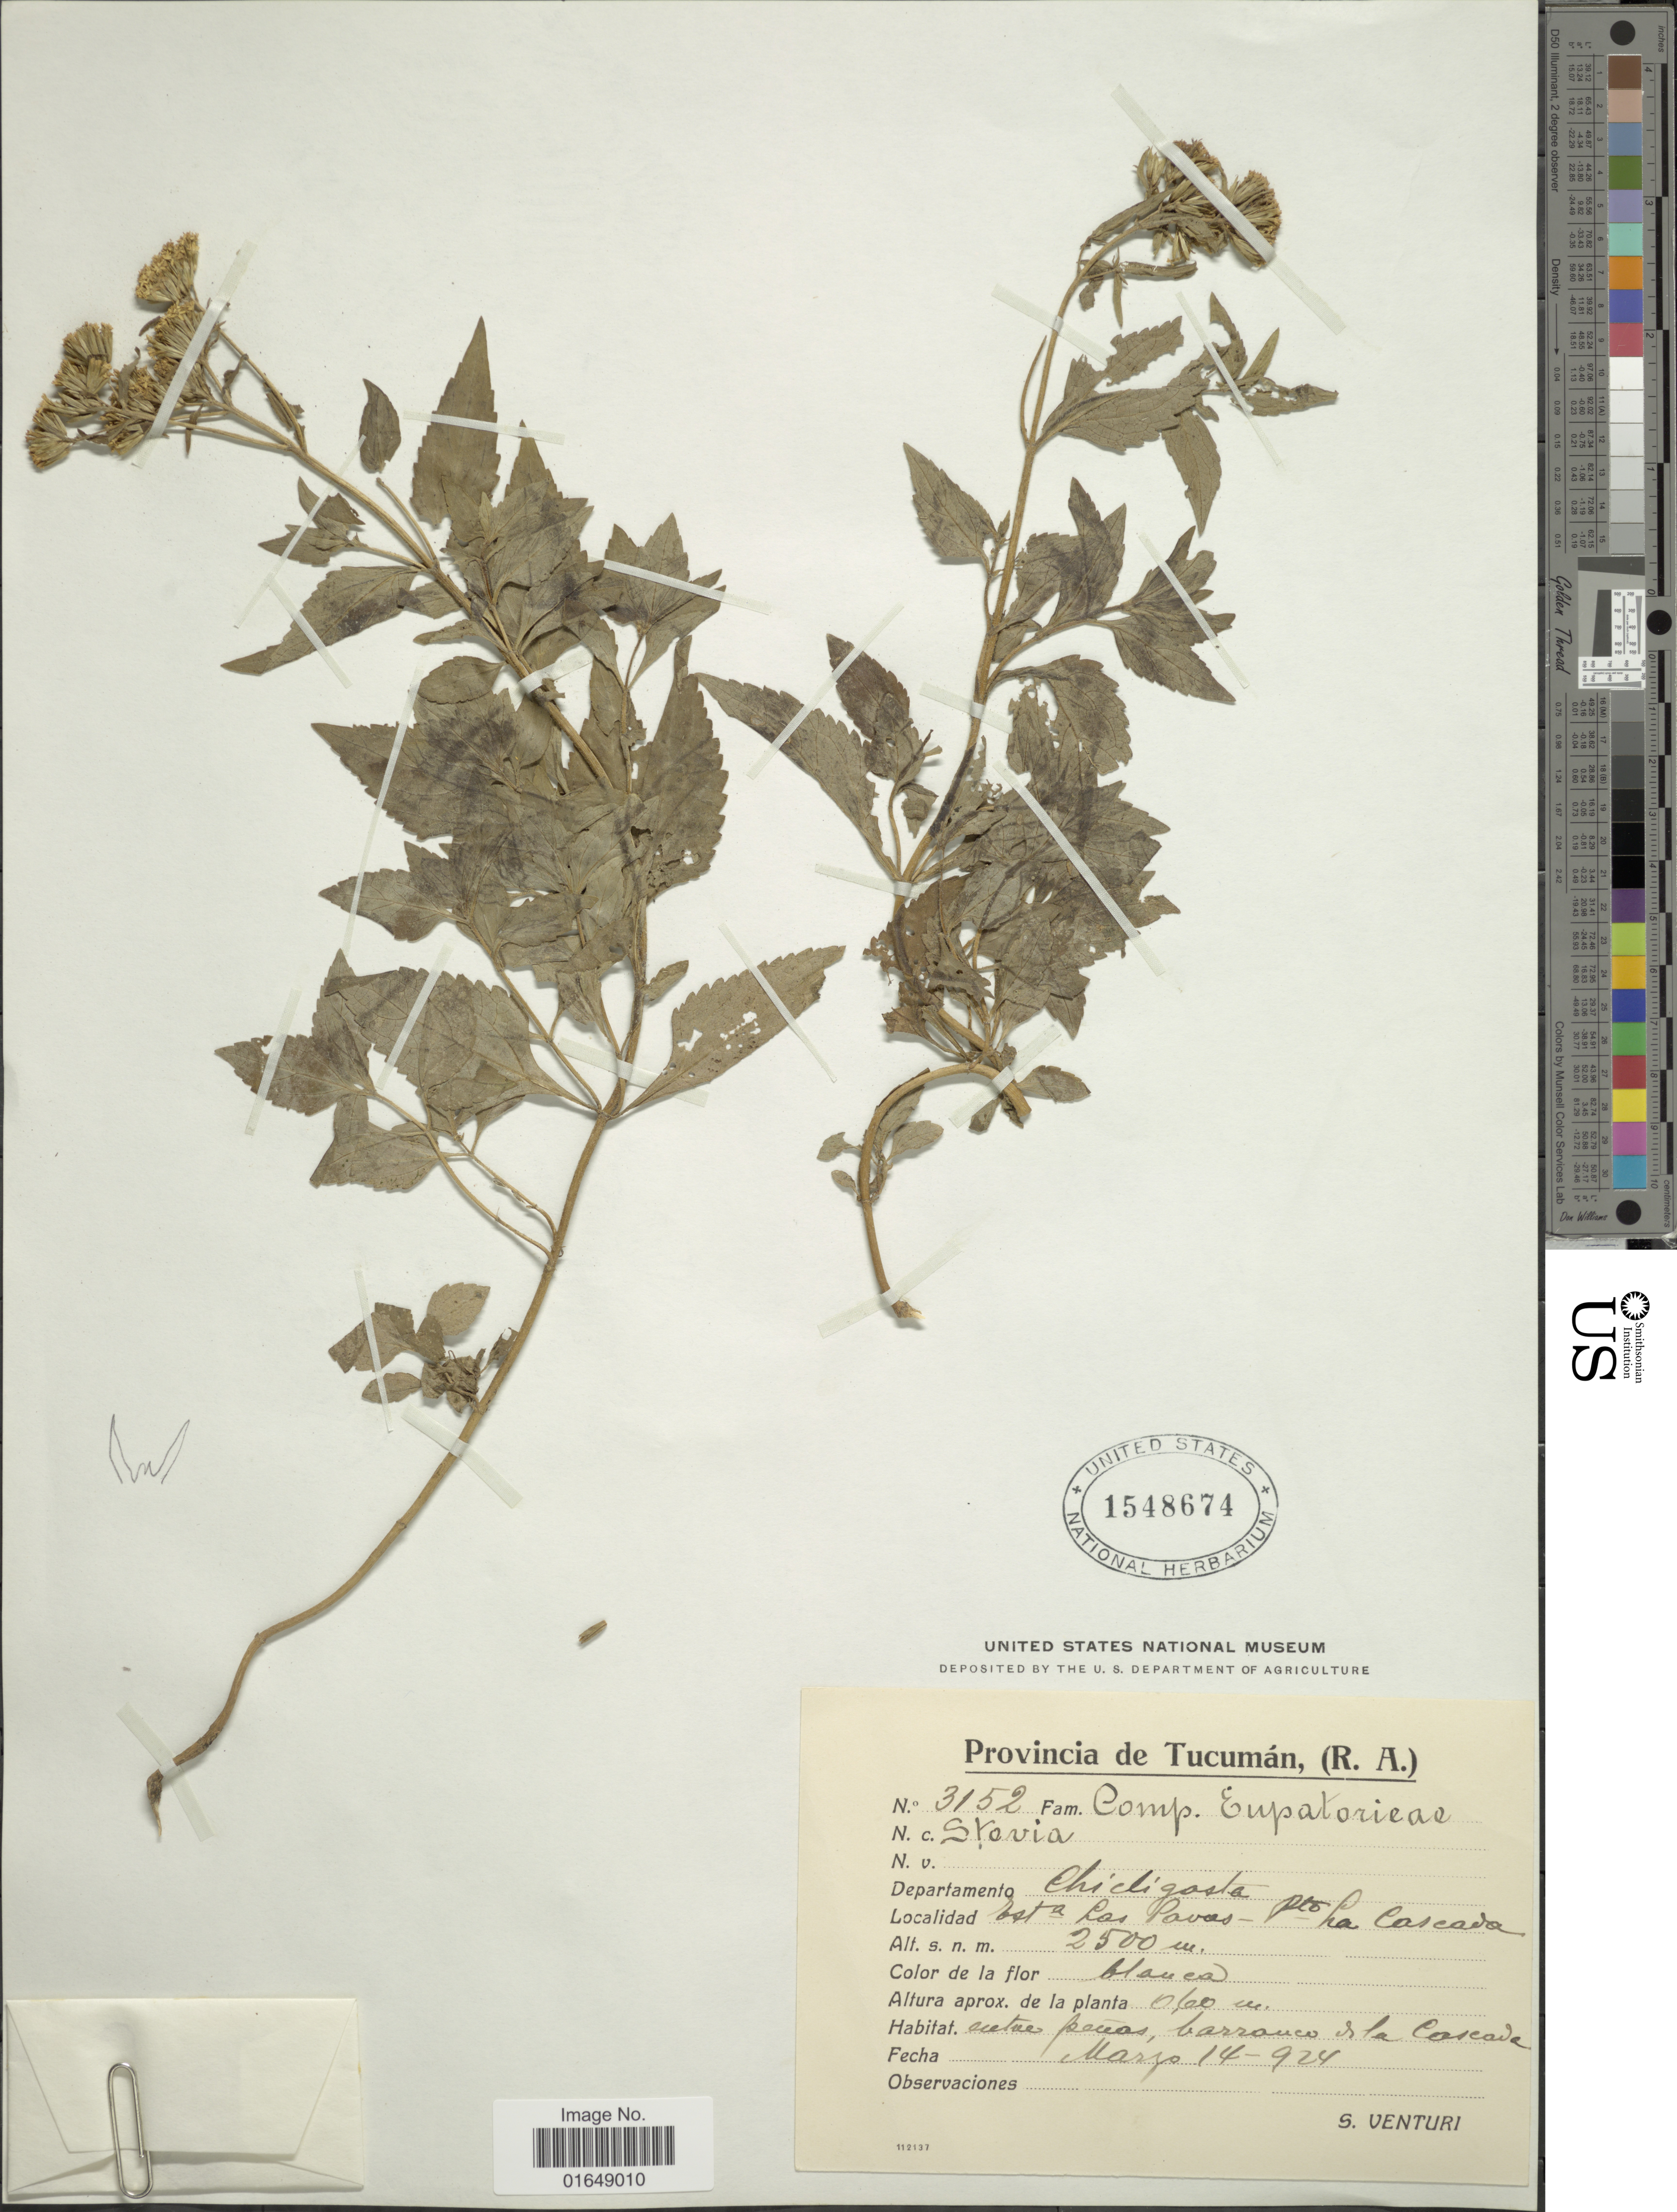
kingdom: Plantae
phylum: Tracheophyta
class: Magnoliopsida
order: Asterales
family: Asteraceae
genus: Stevia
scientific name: Stevia sp.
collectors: S. Venturi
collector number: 3152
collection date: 1924-03-14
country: Argentina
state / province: Tucuman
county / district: Chicligasta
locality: Est-a Las Pavas - Pto La Cascada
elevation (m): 2500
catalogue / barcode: US 1548674